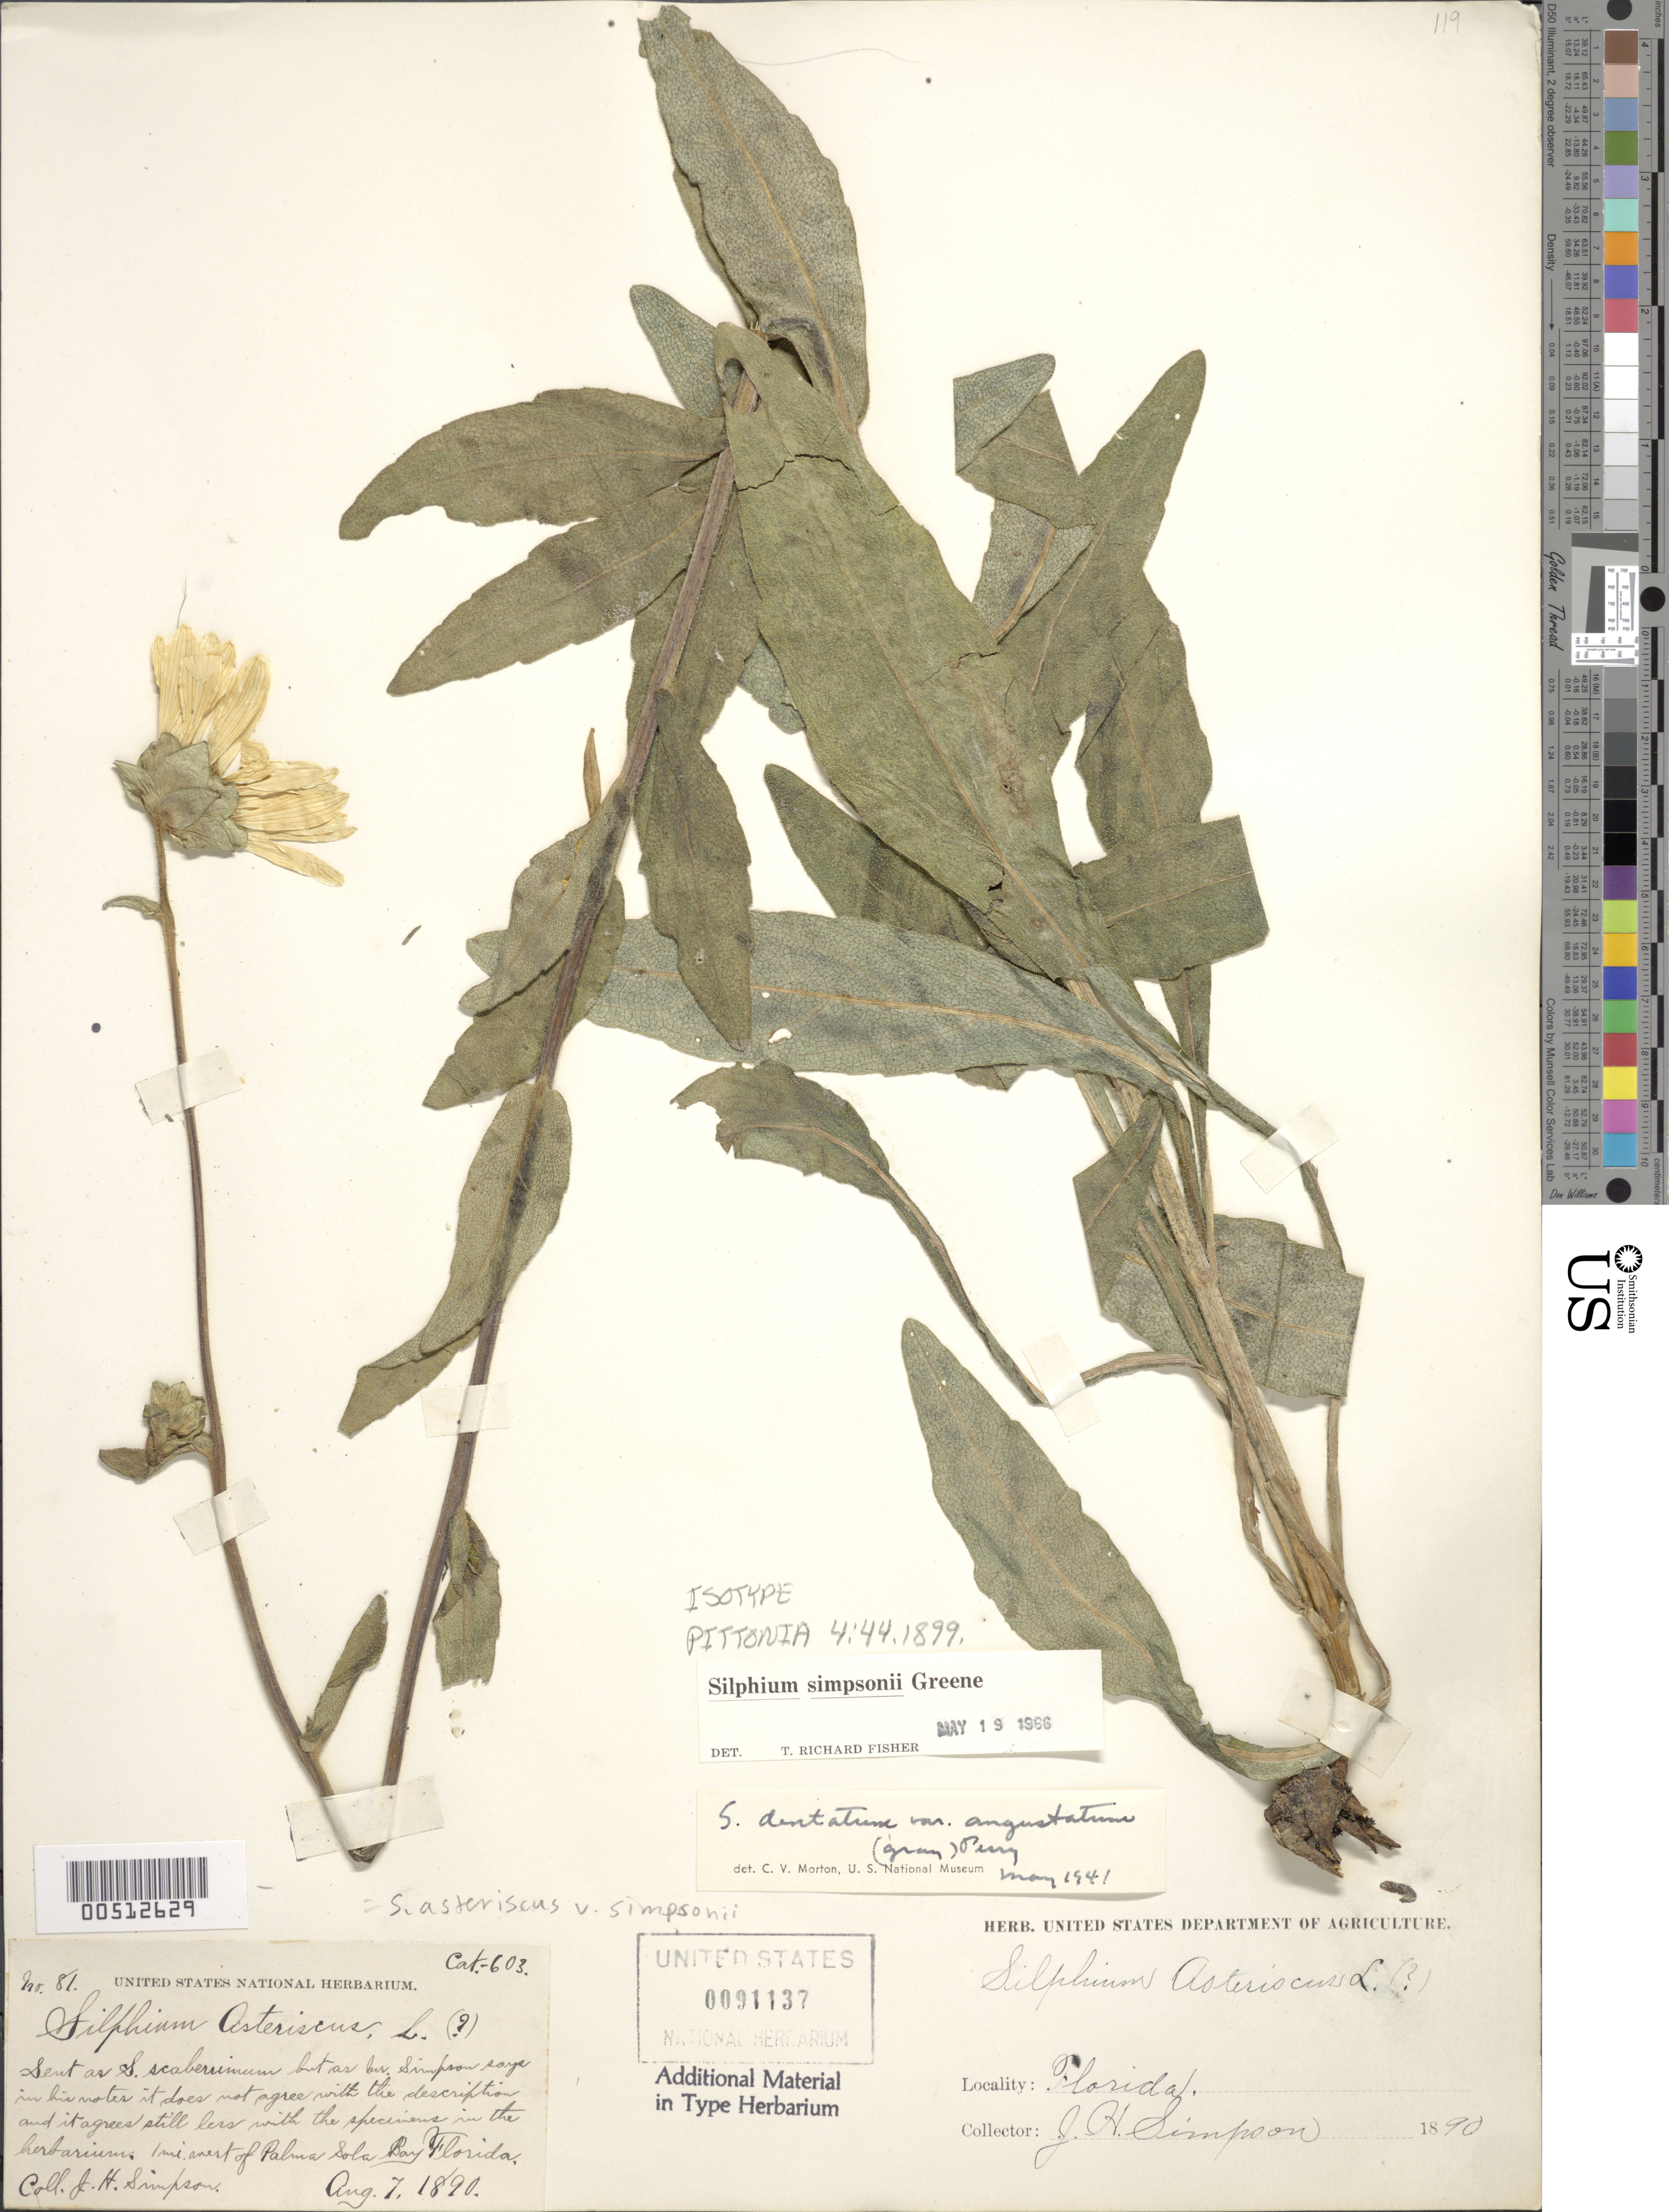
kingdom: Plantae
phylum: Tracheophyta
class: Magnoliopsida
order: Asterales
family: Asteraceae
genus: Silphium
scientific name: Silphium asteriscus var. simpsonii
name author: (Greene) Clevinger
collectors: J. H. Simpson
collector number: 81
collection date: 1890-08-07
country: United States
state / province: Florida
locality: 1 mi. west of Palma Sola Bay.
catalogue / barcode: US 91137